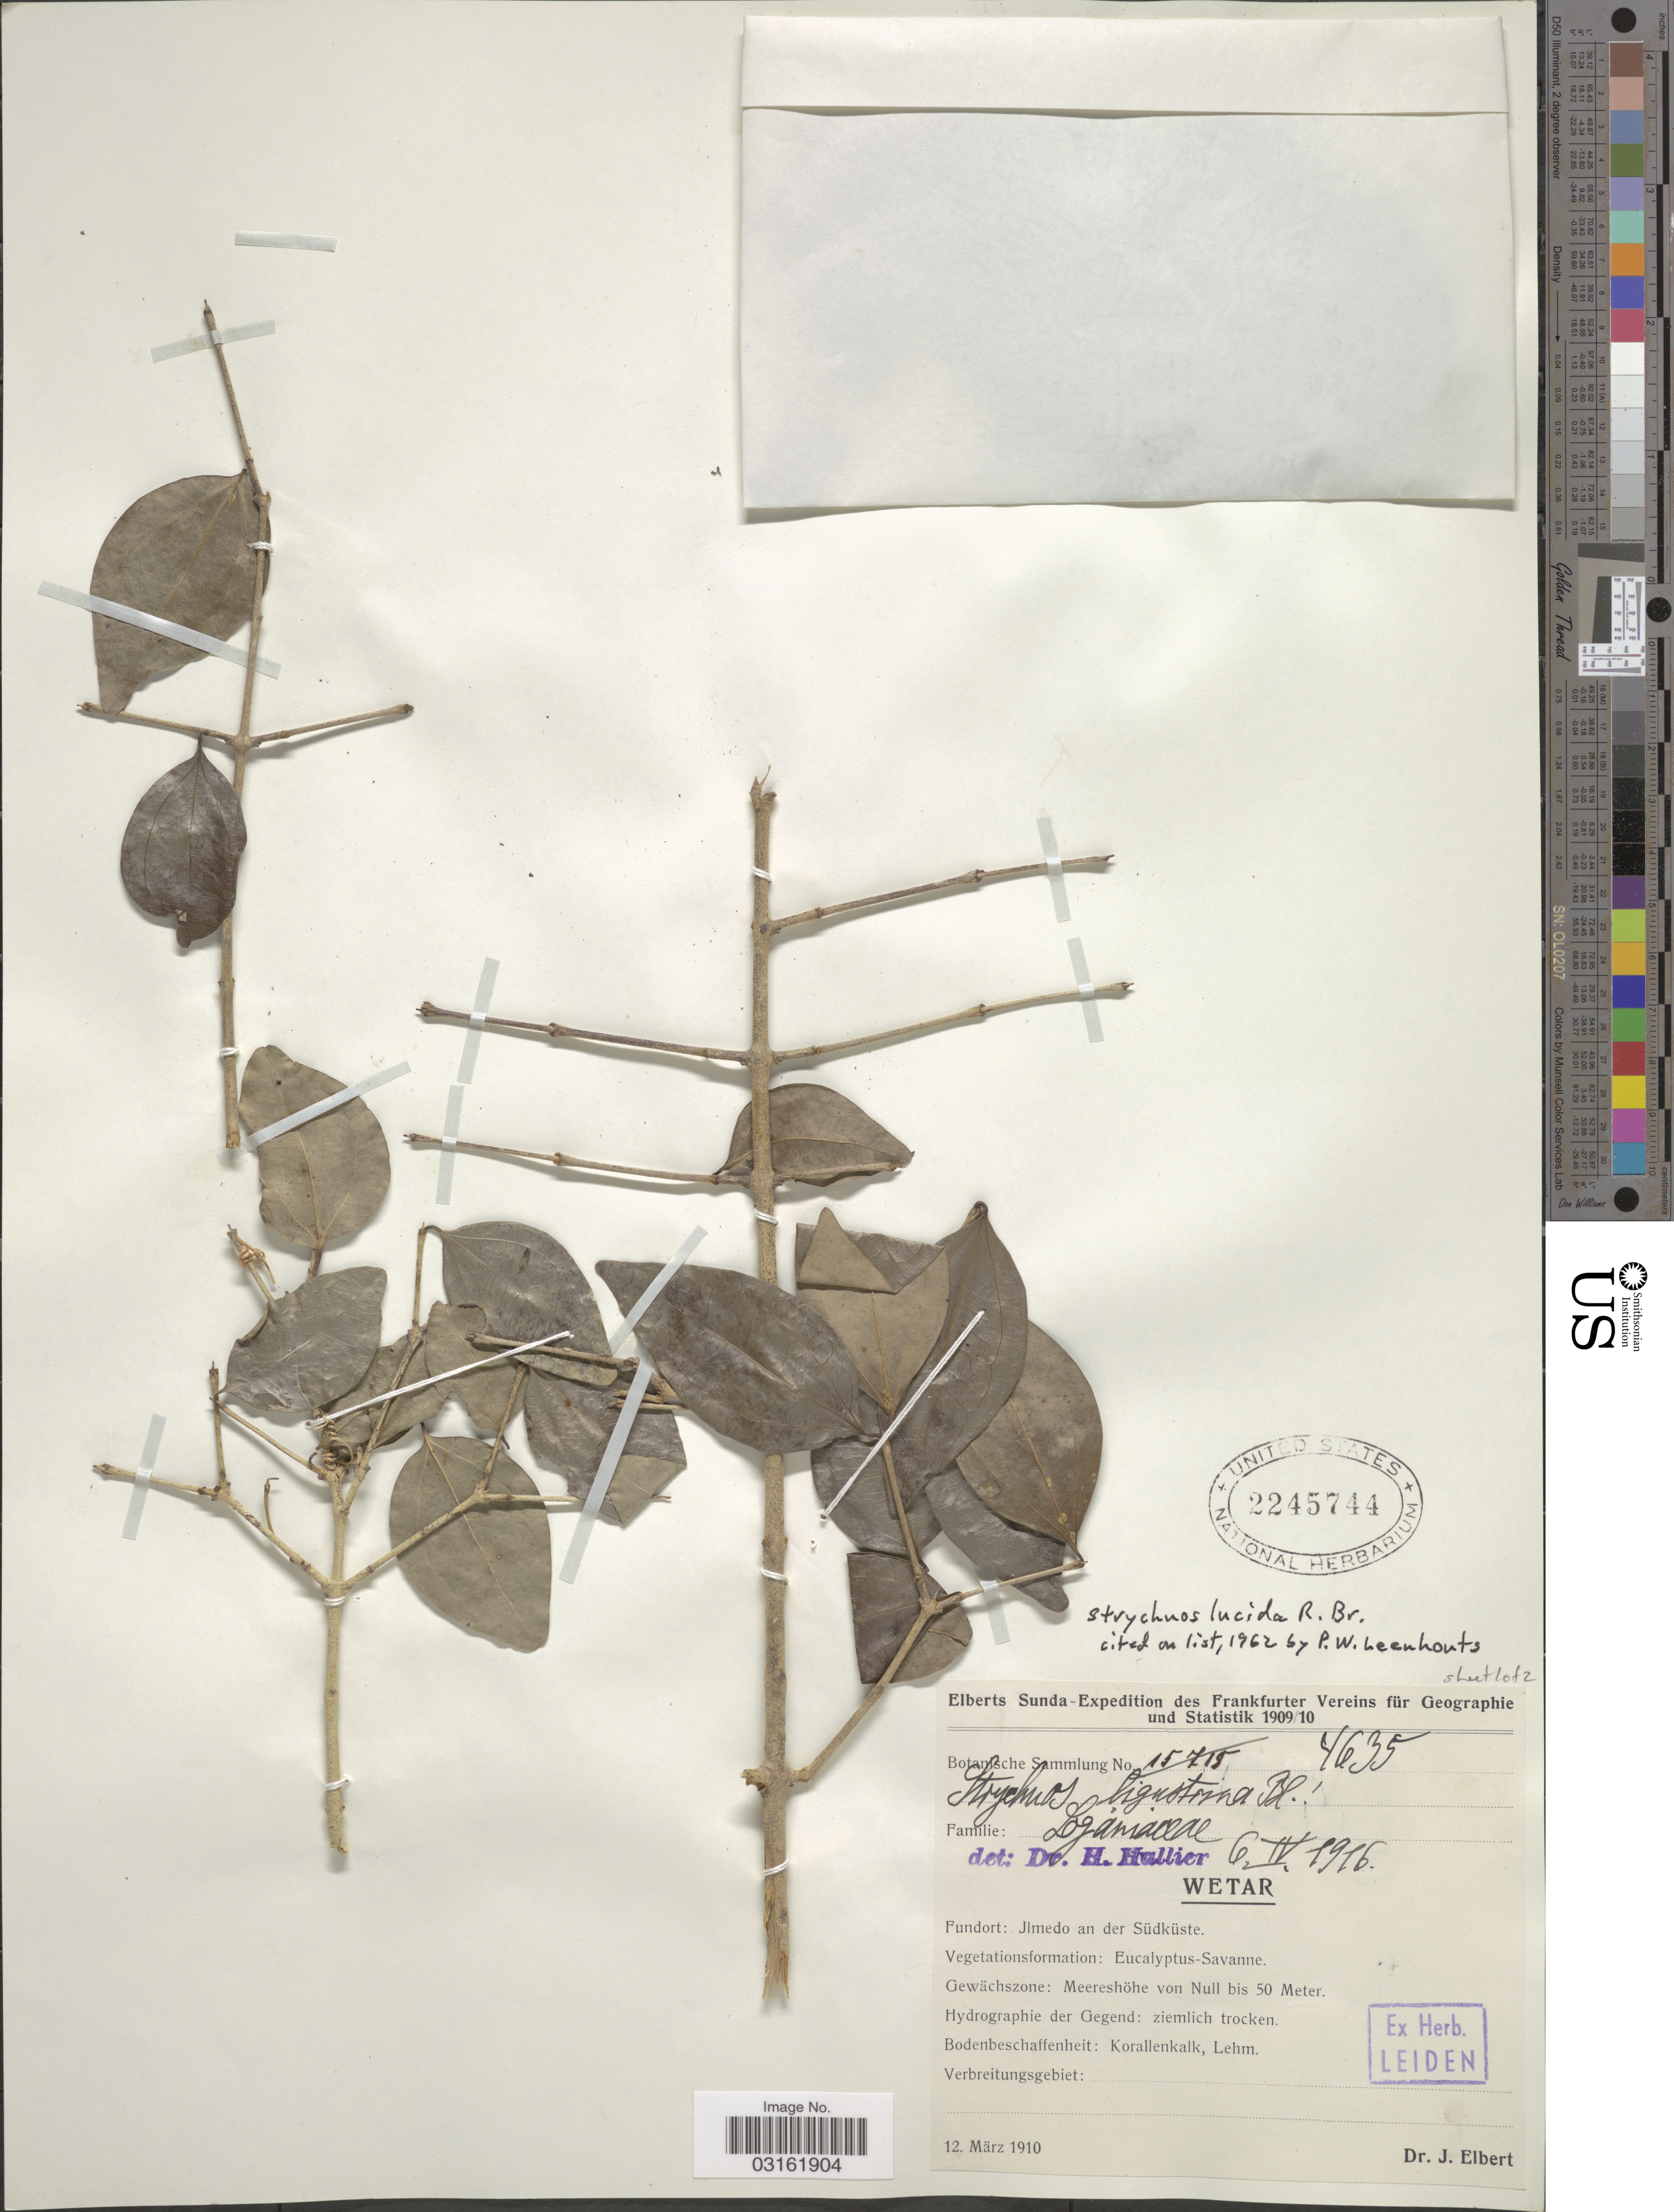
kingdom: Plantae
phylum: Tracheophyta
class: Magnoliopsida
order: Gentianales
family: Loganiaceae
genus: Strychnos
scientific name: Strychnos lucida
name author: R. Br.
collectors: J. Elbert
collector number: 4635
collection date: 1910-03-12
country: Indonesia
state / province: Maluku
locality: Wetar. Fundort: Jlmedo an der Südküste.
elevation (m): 50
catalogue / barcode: US 2245744